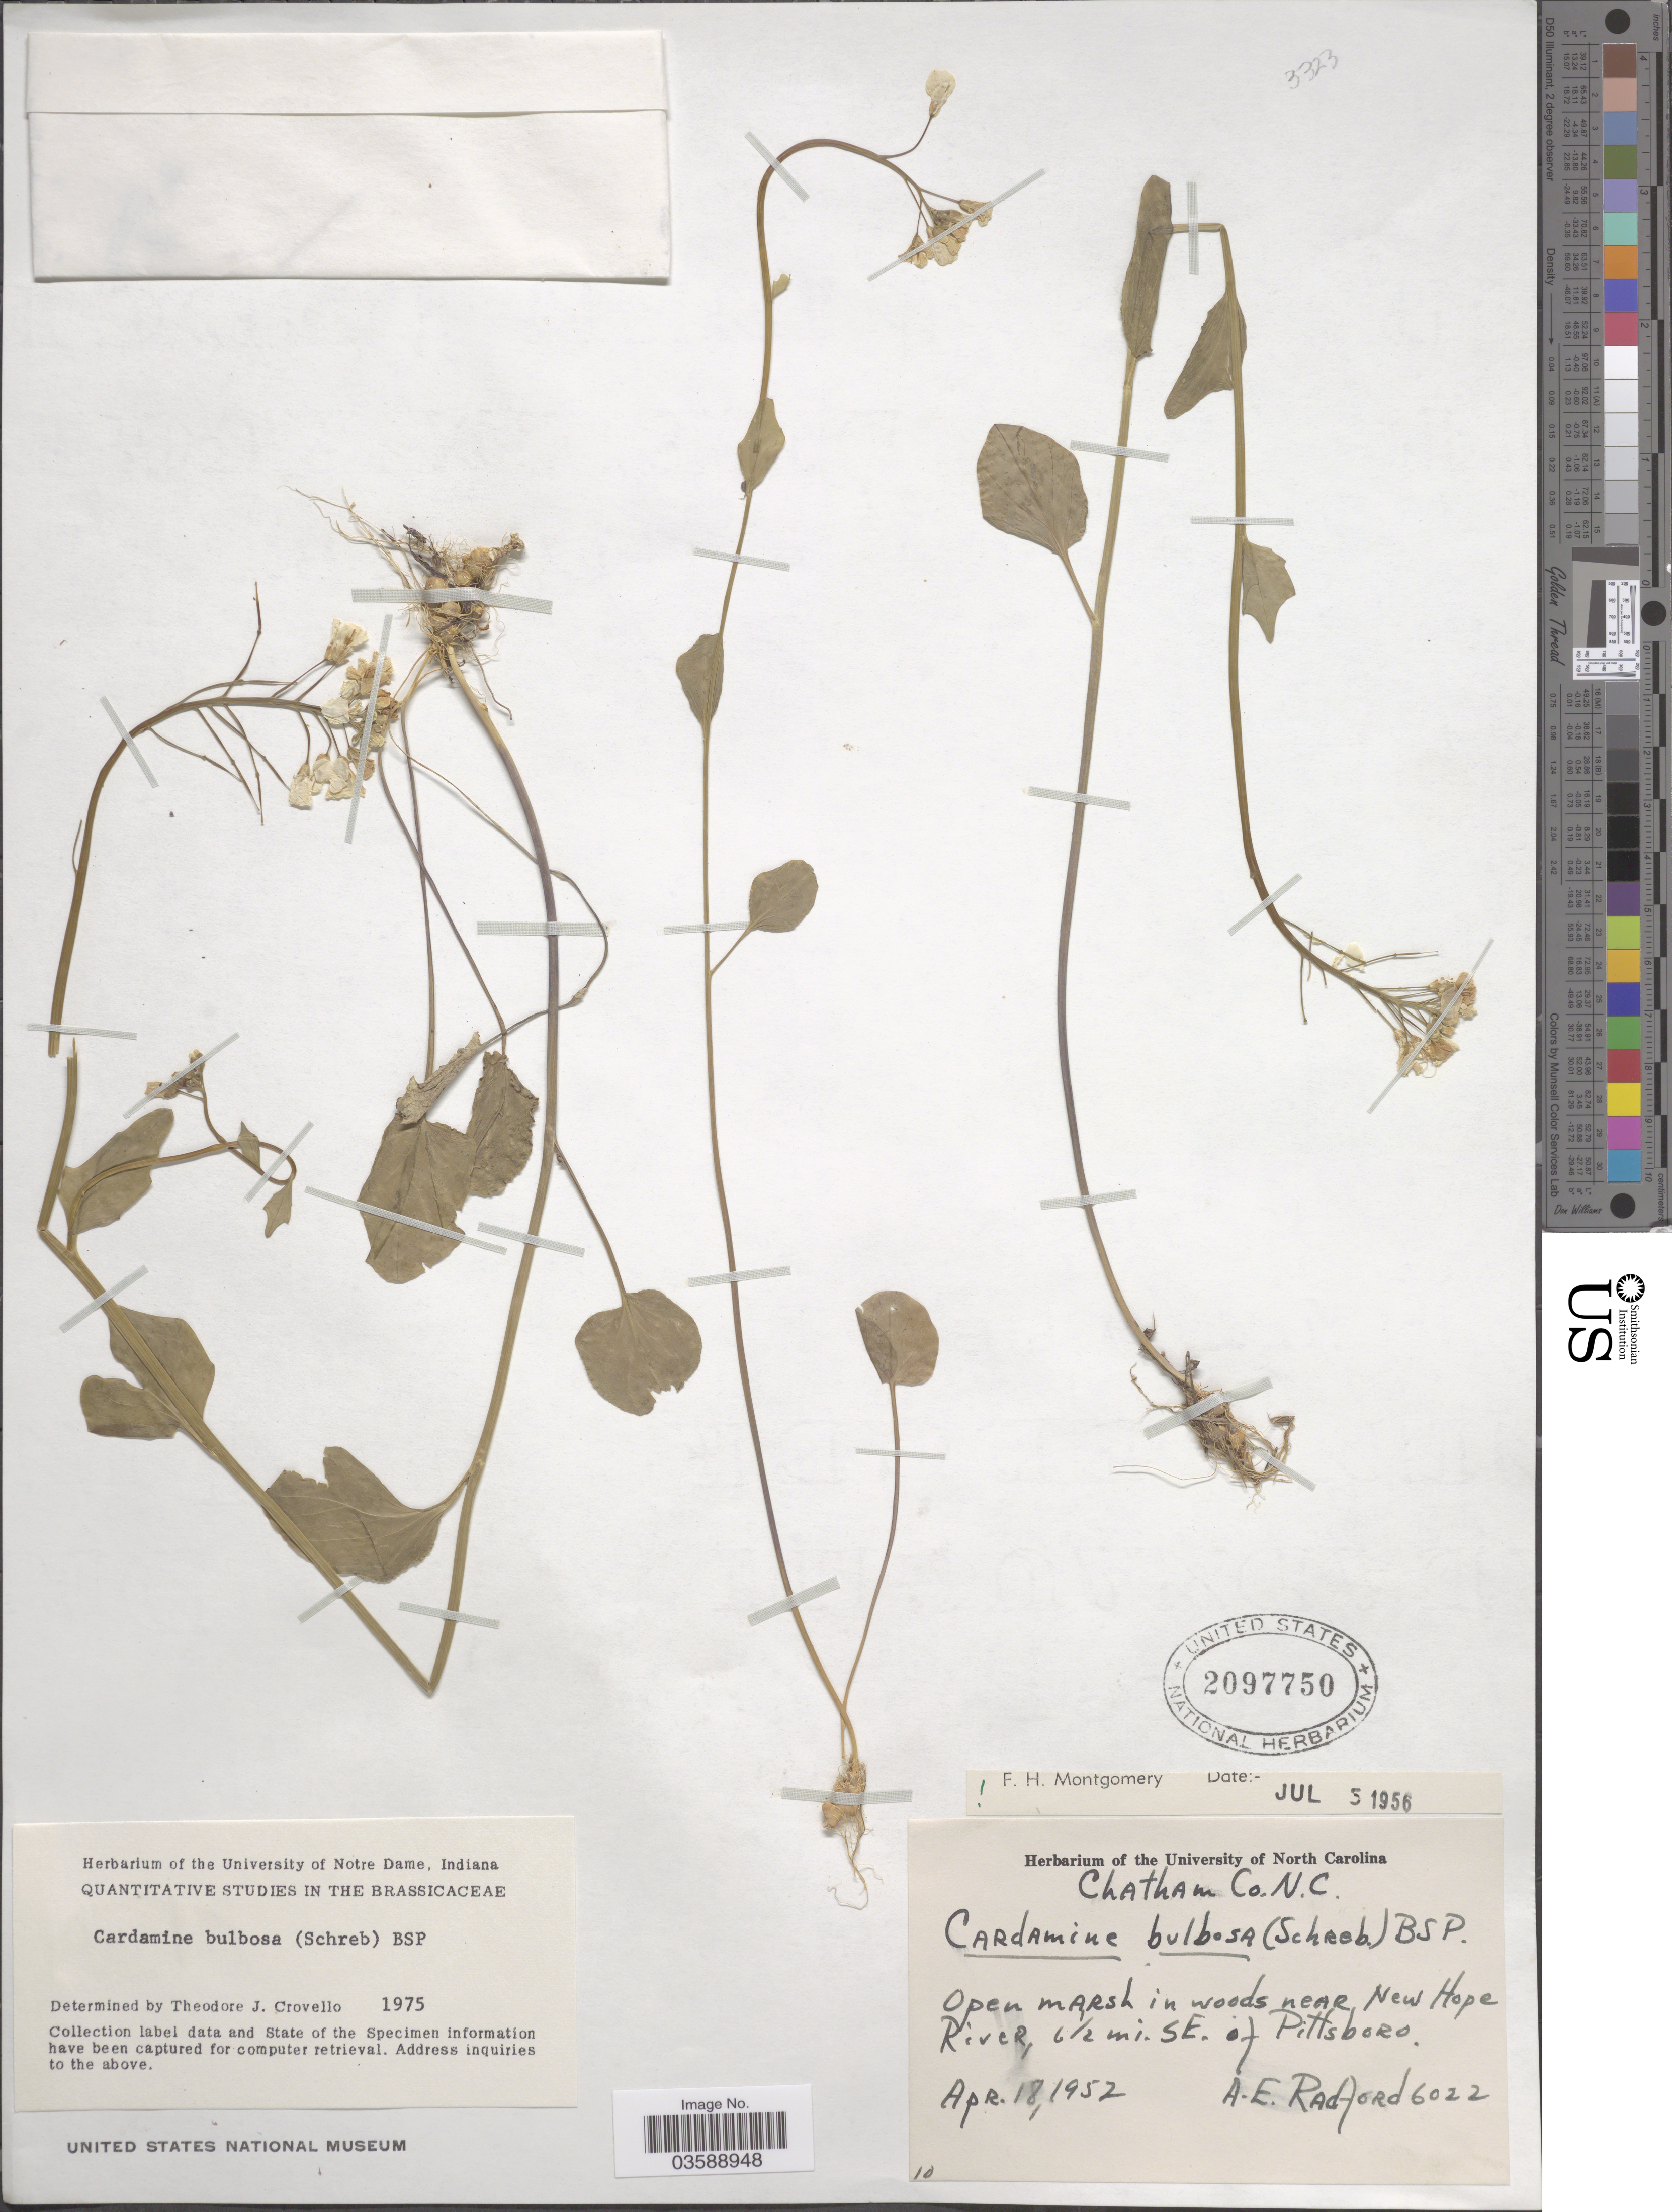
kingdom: Plantae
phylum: Tracheophyta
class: Magnoliopsida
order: Brassicales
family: Brassicaceae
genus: Cardamine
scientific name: Cardamine bulbosa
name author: (Schreb. ex Muhl.) Britton et al.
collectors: A. E. Radford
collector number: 6022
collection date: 1952-04-18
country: United States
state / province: North Carolina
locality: Chatham Co. Open marsh in woods near New Hope River, 6½ mi. SE. of Pittsboro.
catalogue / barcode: US 2097750